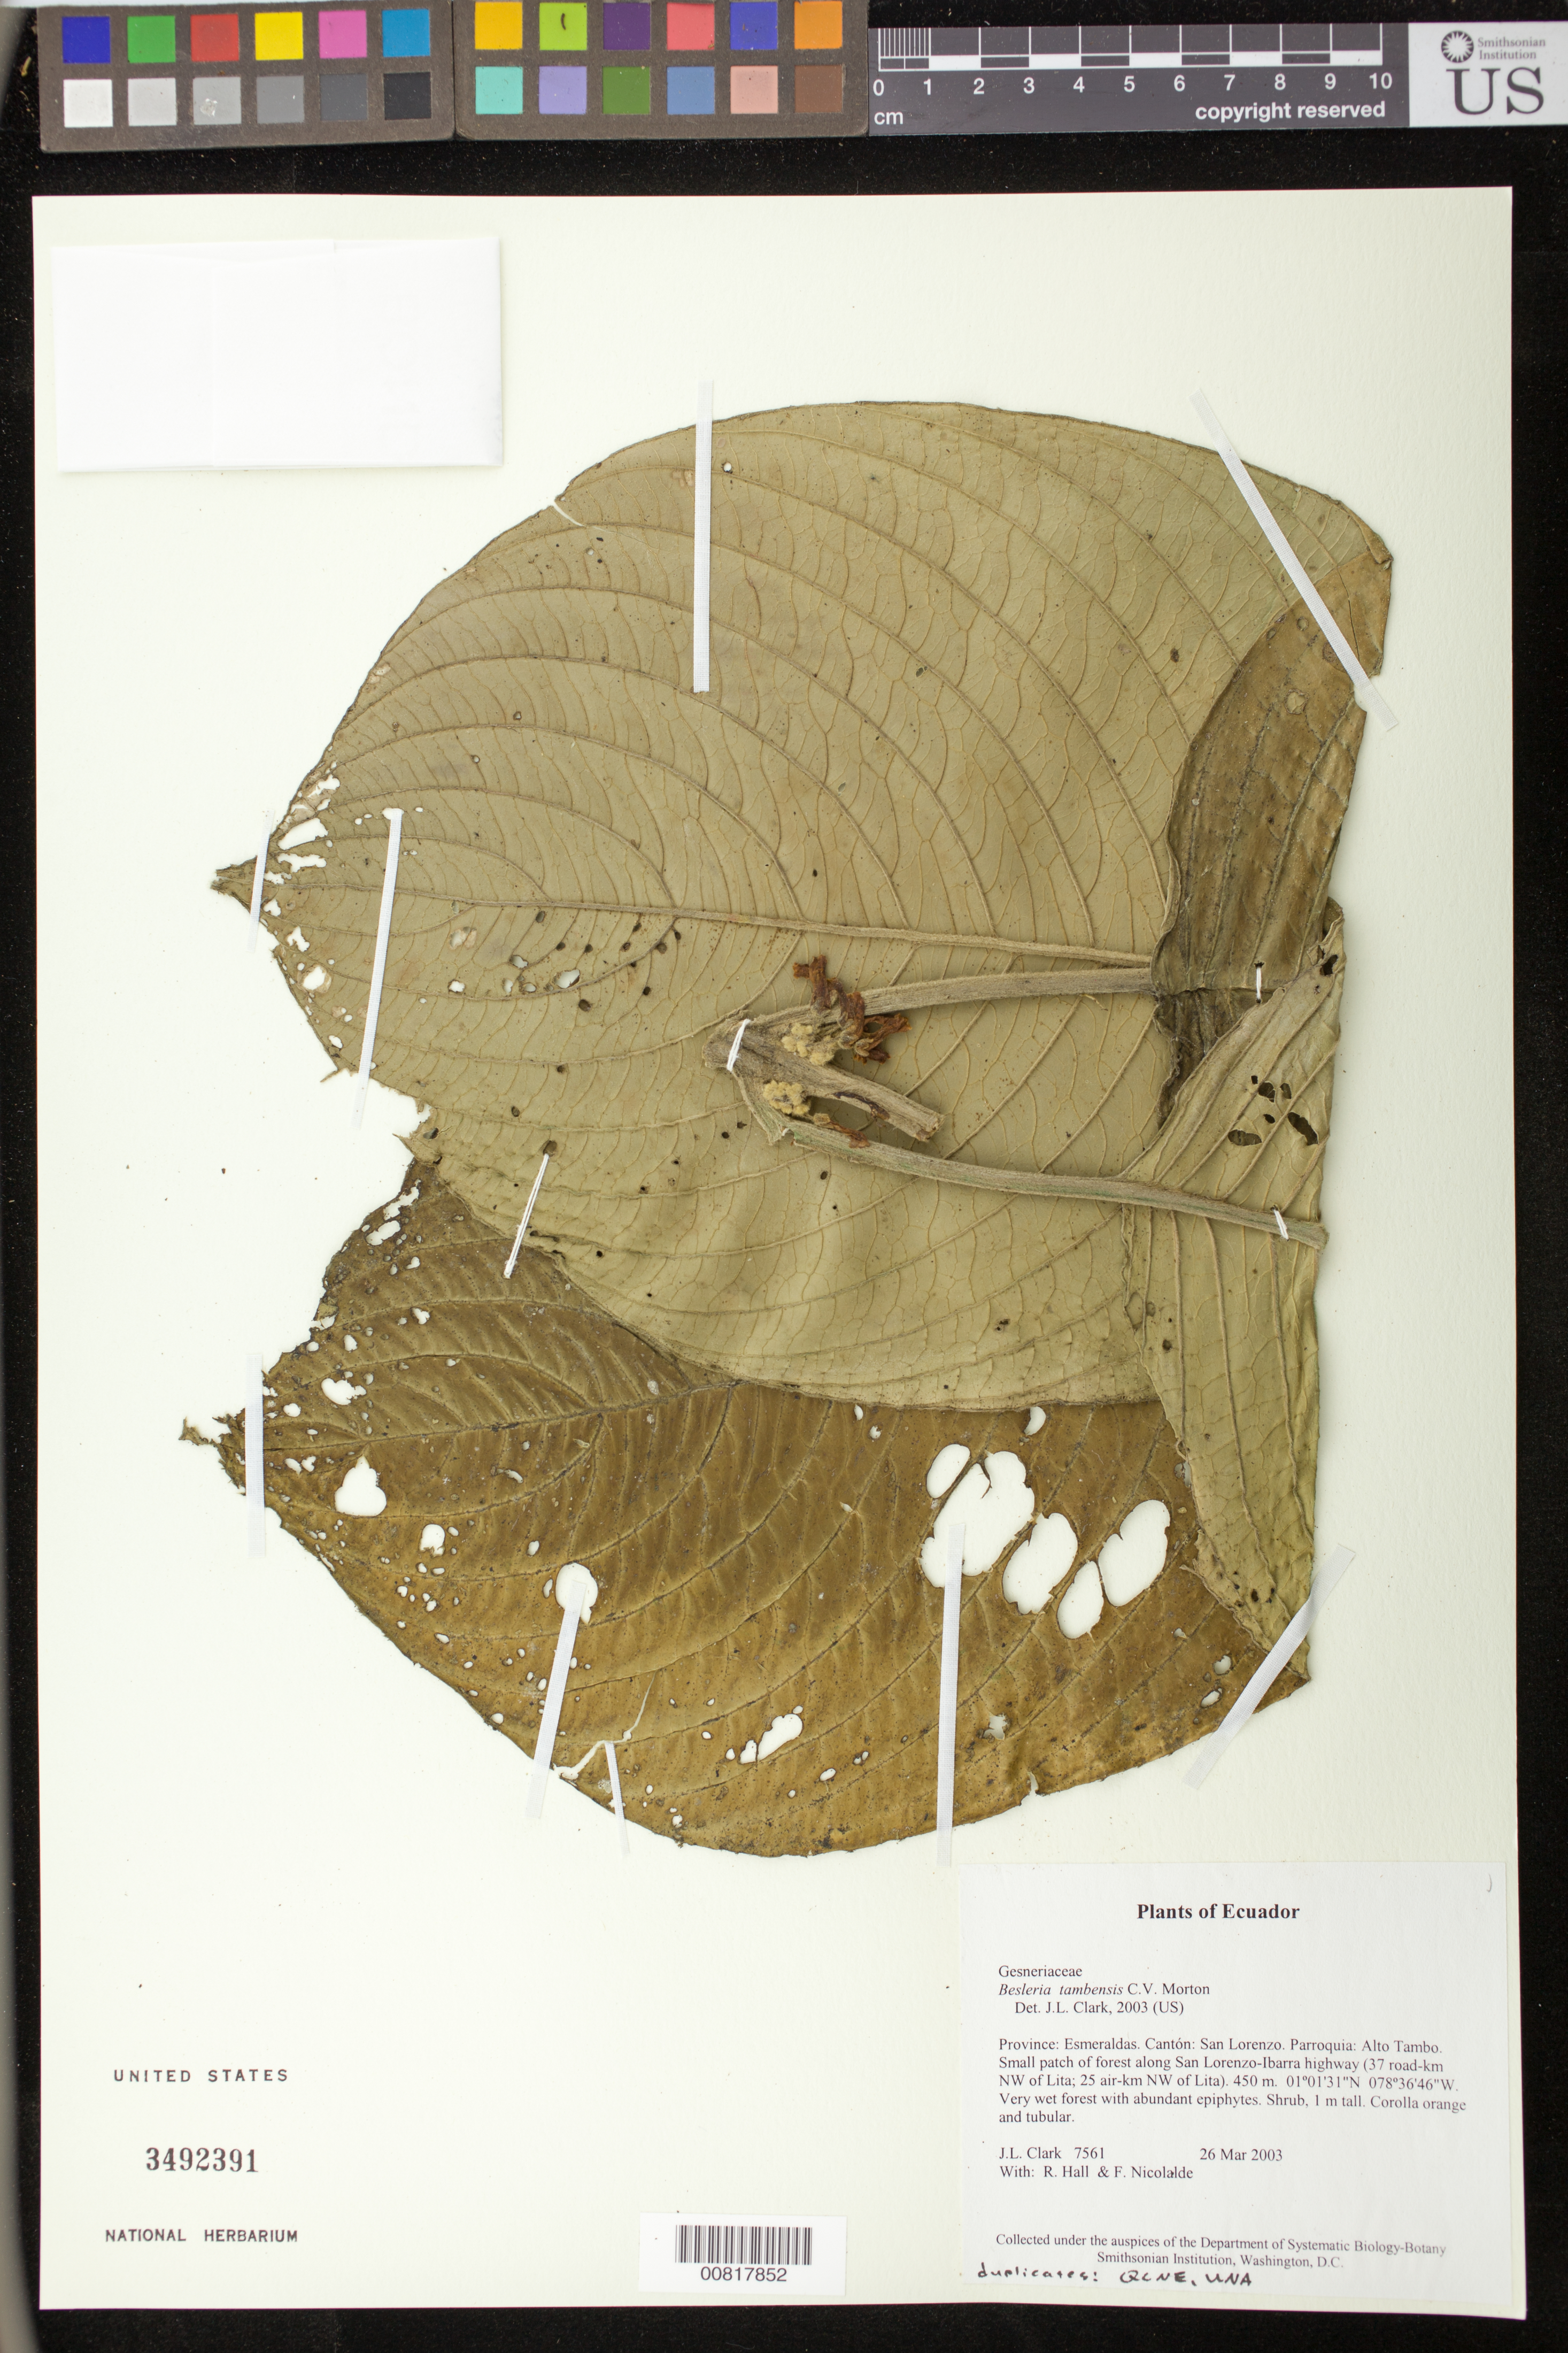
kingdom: Plantae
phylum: Tracheophyta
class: Magnoliopsida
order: Lamiales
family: Gesneriaceae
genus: Besleria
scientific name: Besleria tambensis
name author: C.V. Morton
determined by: Clark, J. L., (SEL), The Marie Selby Botanical Garden (UNITED STATES)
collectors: J. L. Clark, R. Hall & F. Nicolalde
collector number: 7561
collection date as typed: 26 Mar 2003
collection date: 2003-03-26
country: Ecuador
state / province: Esmeraldas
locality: San Lorenzo. Parroquia: Alto Tambo. Small patch of forest along San Lorenzo-Ibarra highway (37 road-km NW of Lita; 25 air-km NW of Lita).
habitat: Very wet forest with abundant epiphytes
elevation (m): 450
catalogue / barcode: US 3492391